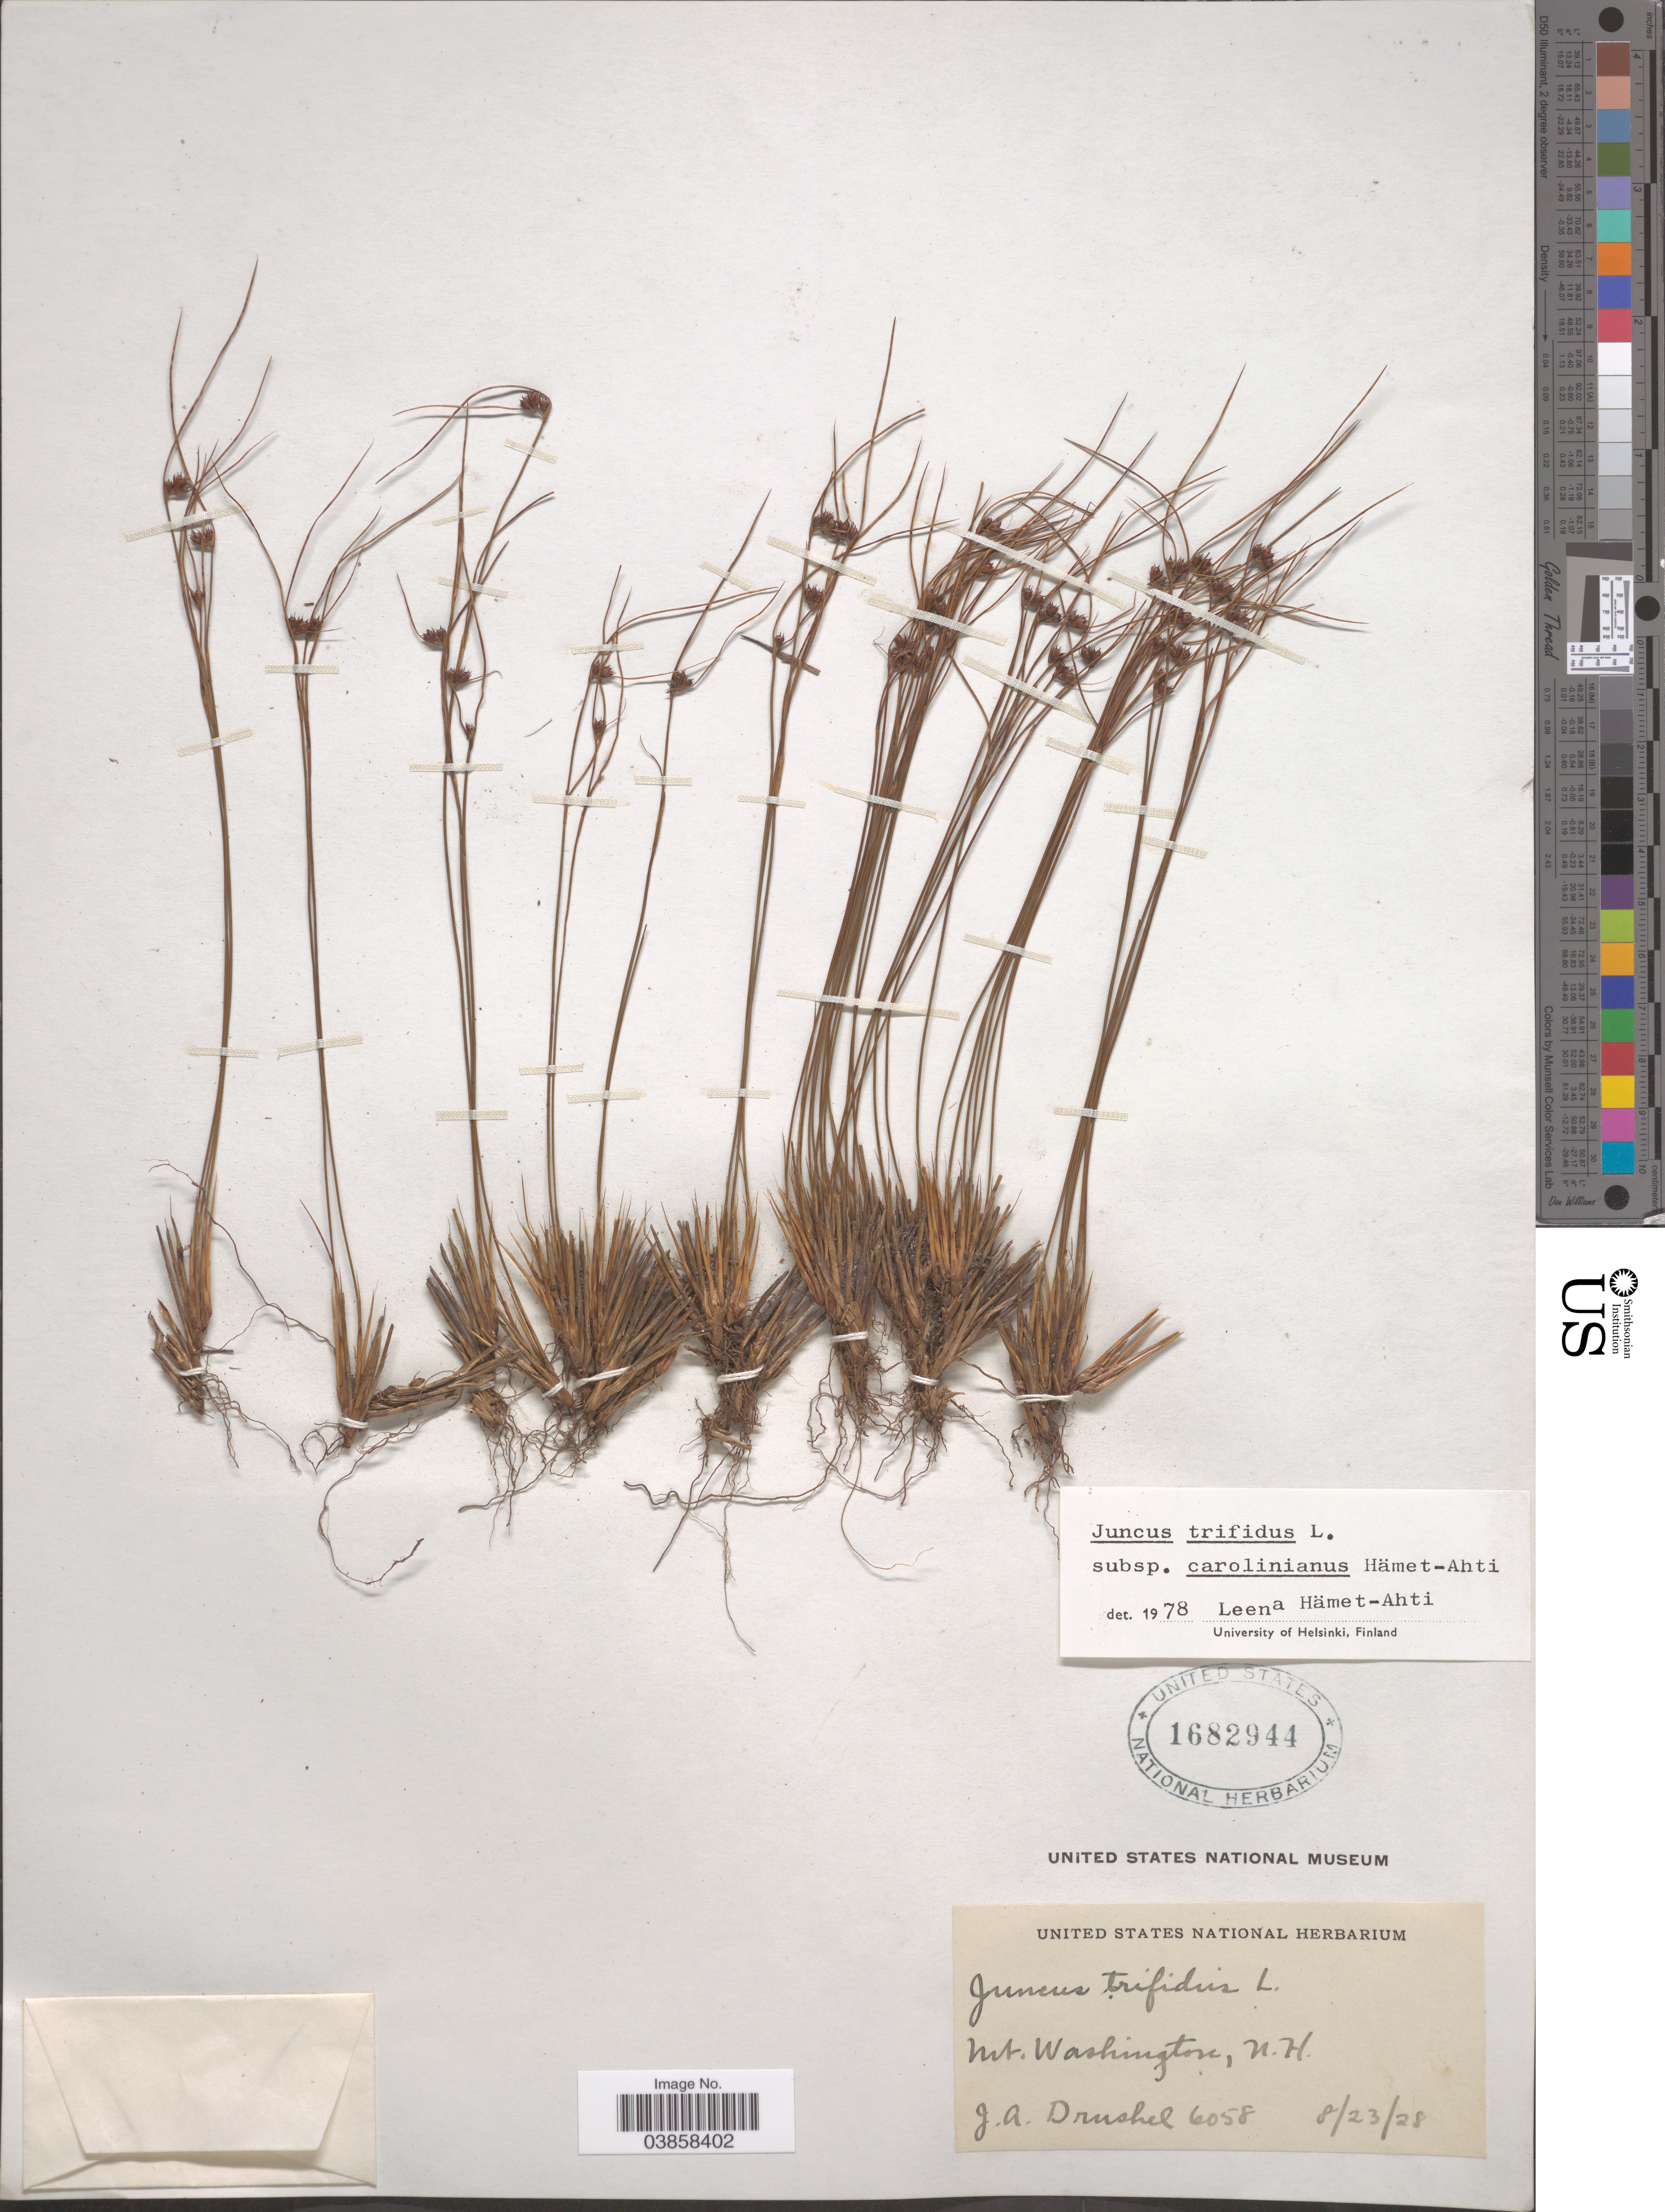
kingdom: Plantae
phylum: Tracheophyta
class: Liliopsida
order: Poales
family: Juncaceae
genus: Juncus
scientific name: Juncus trifidus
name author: L.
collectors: J. A. Drushel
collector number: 6058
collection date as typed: Transcribed d/m/y: 23/8/28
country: United States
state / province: New Hampshire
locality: Mt. Washington.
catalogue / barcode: US 1682944